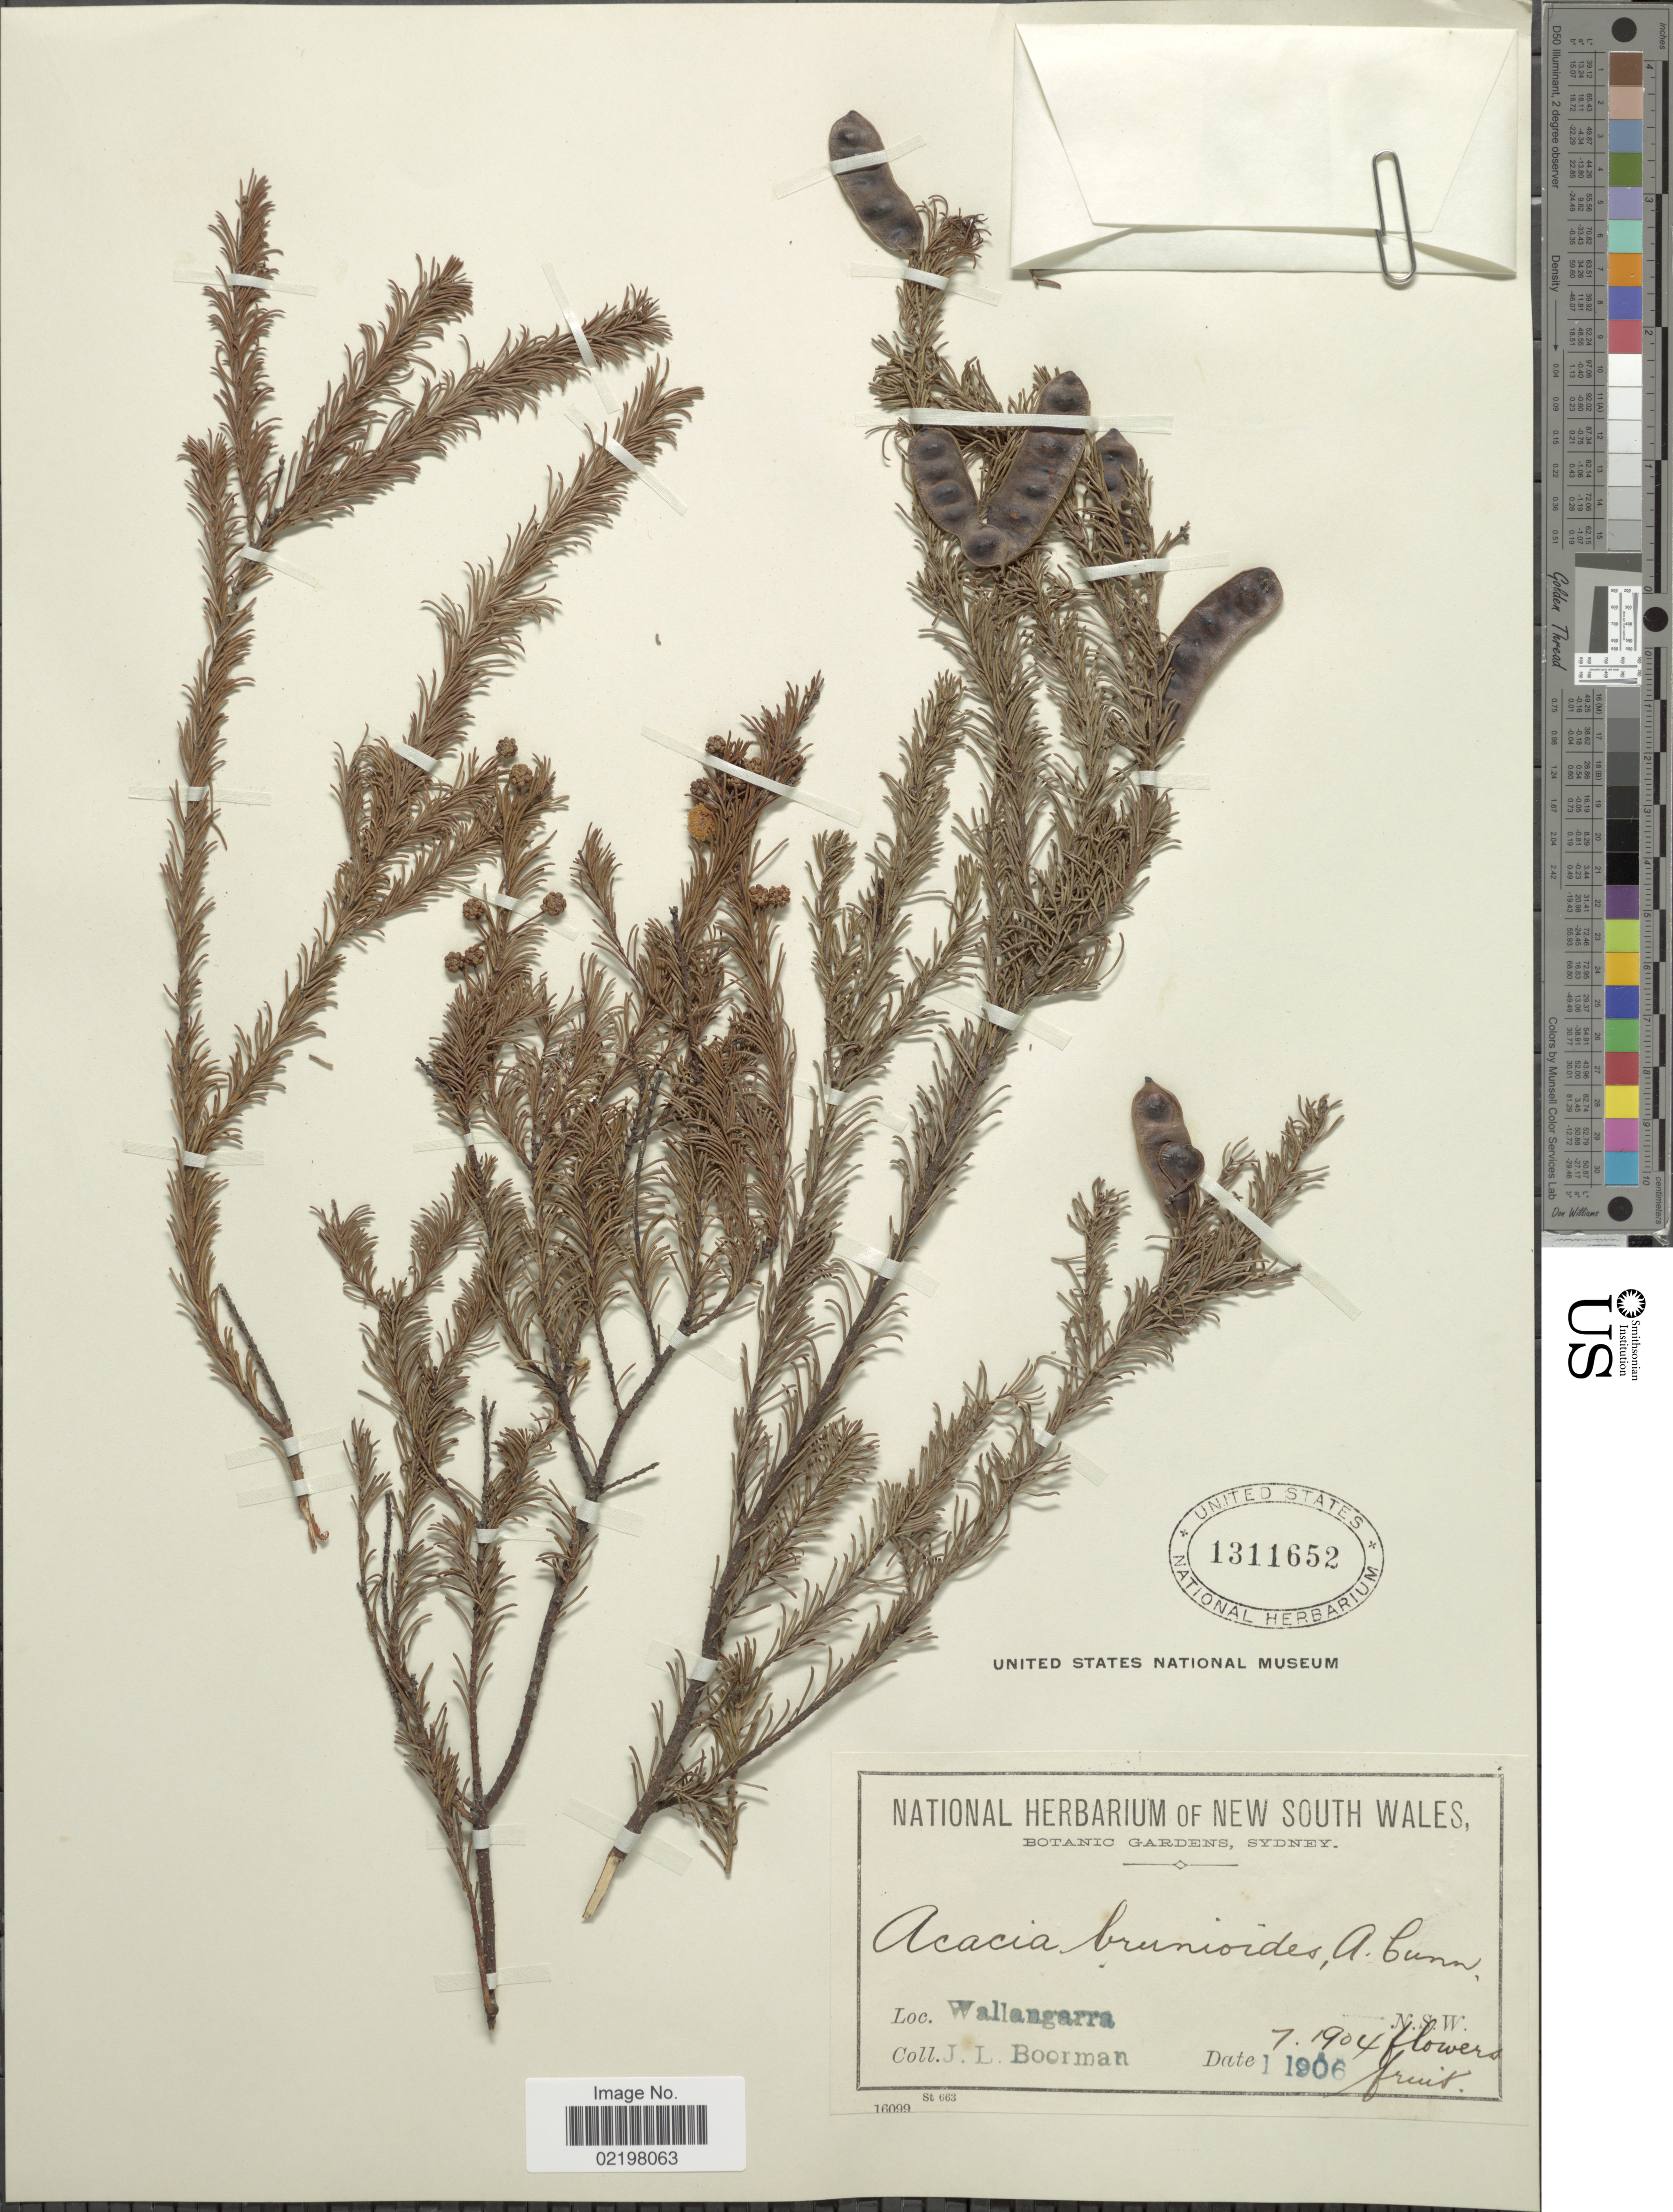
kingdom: Plantae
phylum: Tracheophyta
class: Magnoliopsida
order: Fabales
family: Fabaceae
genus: Acacia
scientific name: Acacia brunioides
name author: G. Don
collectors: J. Boorman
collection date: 1904-07/1906-01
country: Australia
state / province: New South Wales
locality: Wallangarra, N.S.W.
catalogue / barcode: US 1311652